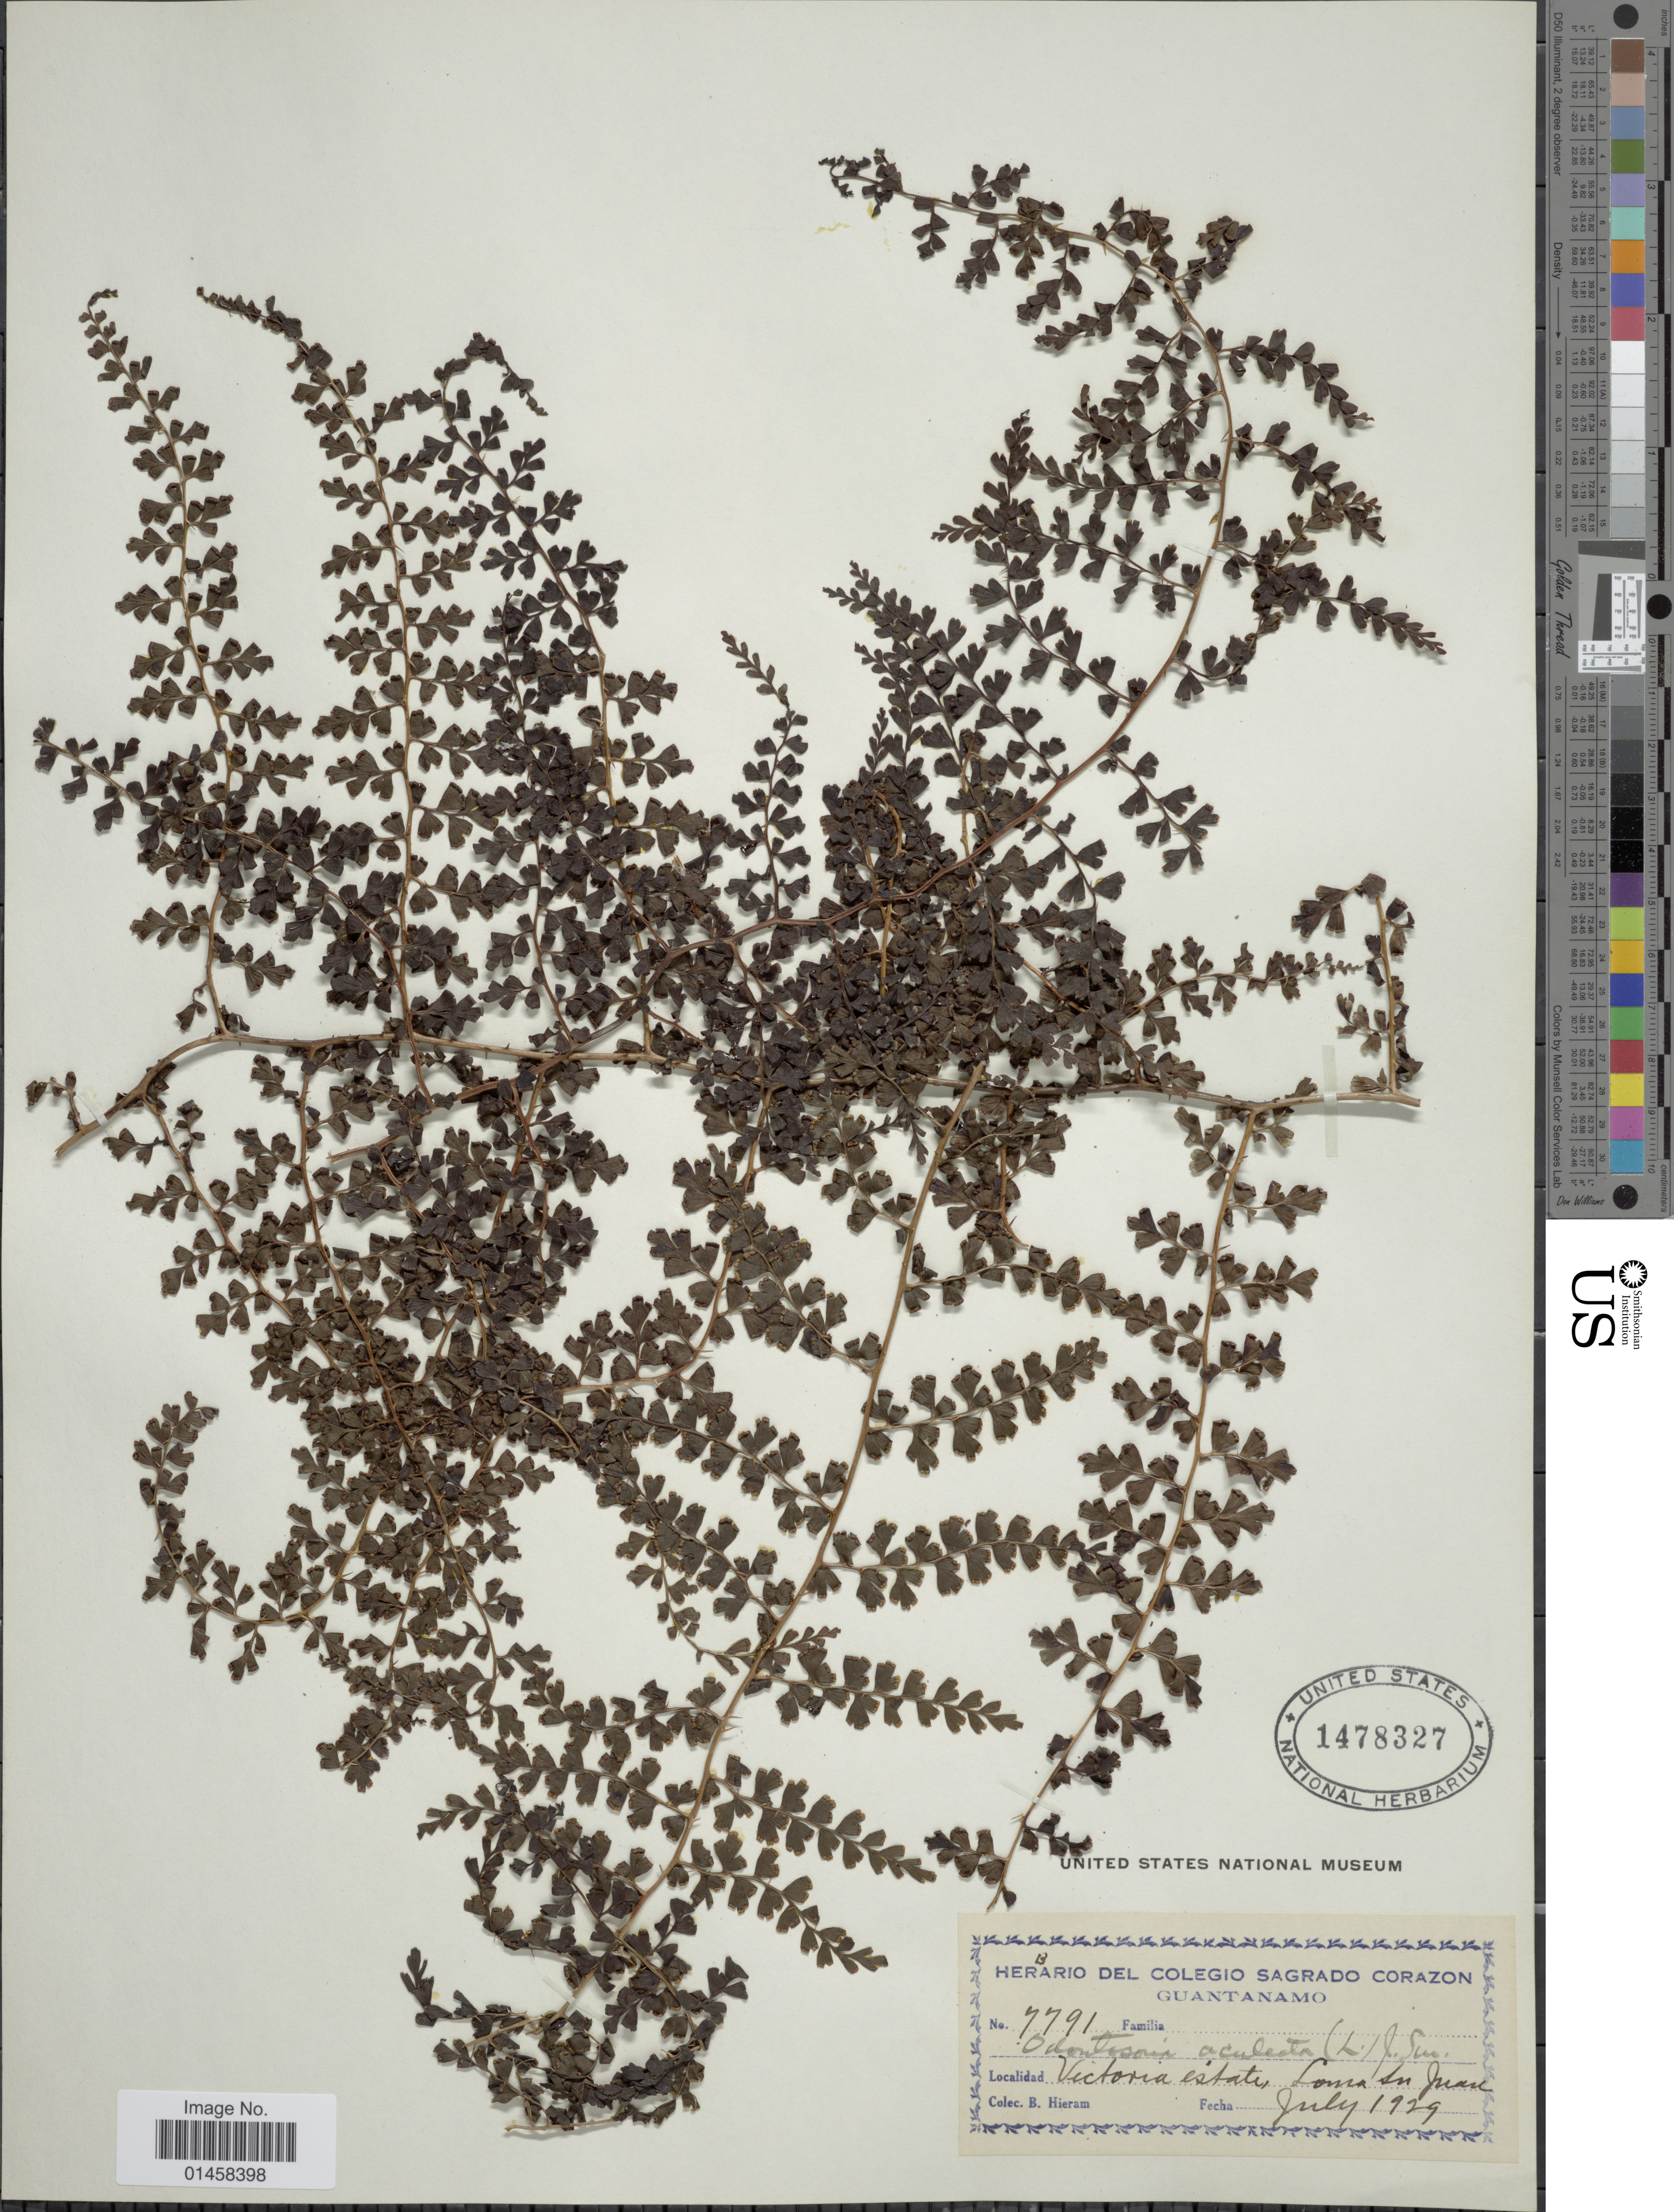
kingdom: Plantae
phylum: Tracheophyta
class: Polypodiopsida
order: Polypodiales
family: Lindsaeaceae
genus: Odontosoria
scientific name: Odontosoria aculeata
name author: (L.) J. Sm.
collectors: B. Hieram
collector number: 7719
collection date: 1929-07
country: Cuba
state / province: Guantánamo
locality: Victoria estates, Loma Sn Juan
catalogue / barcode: US 1478327